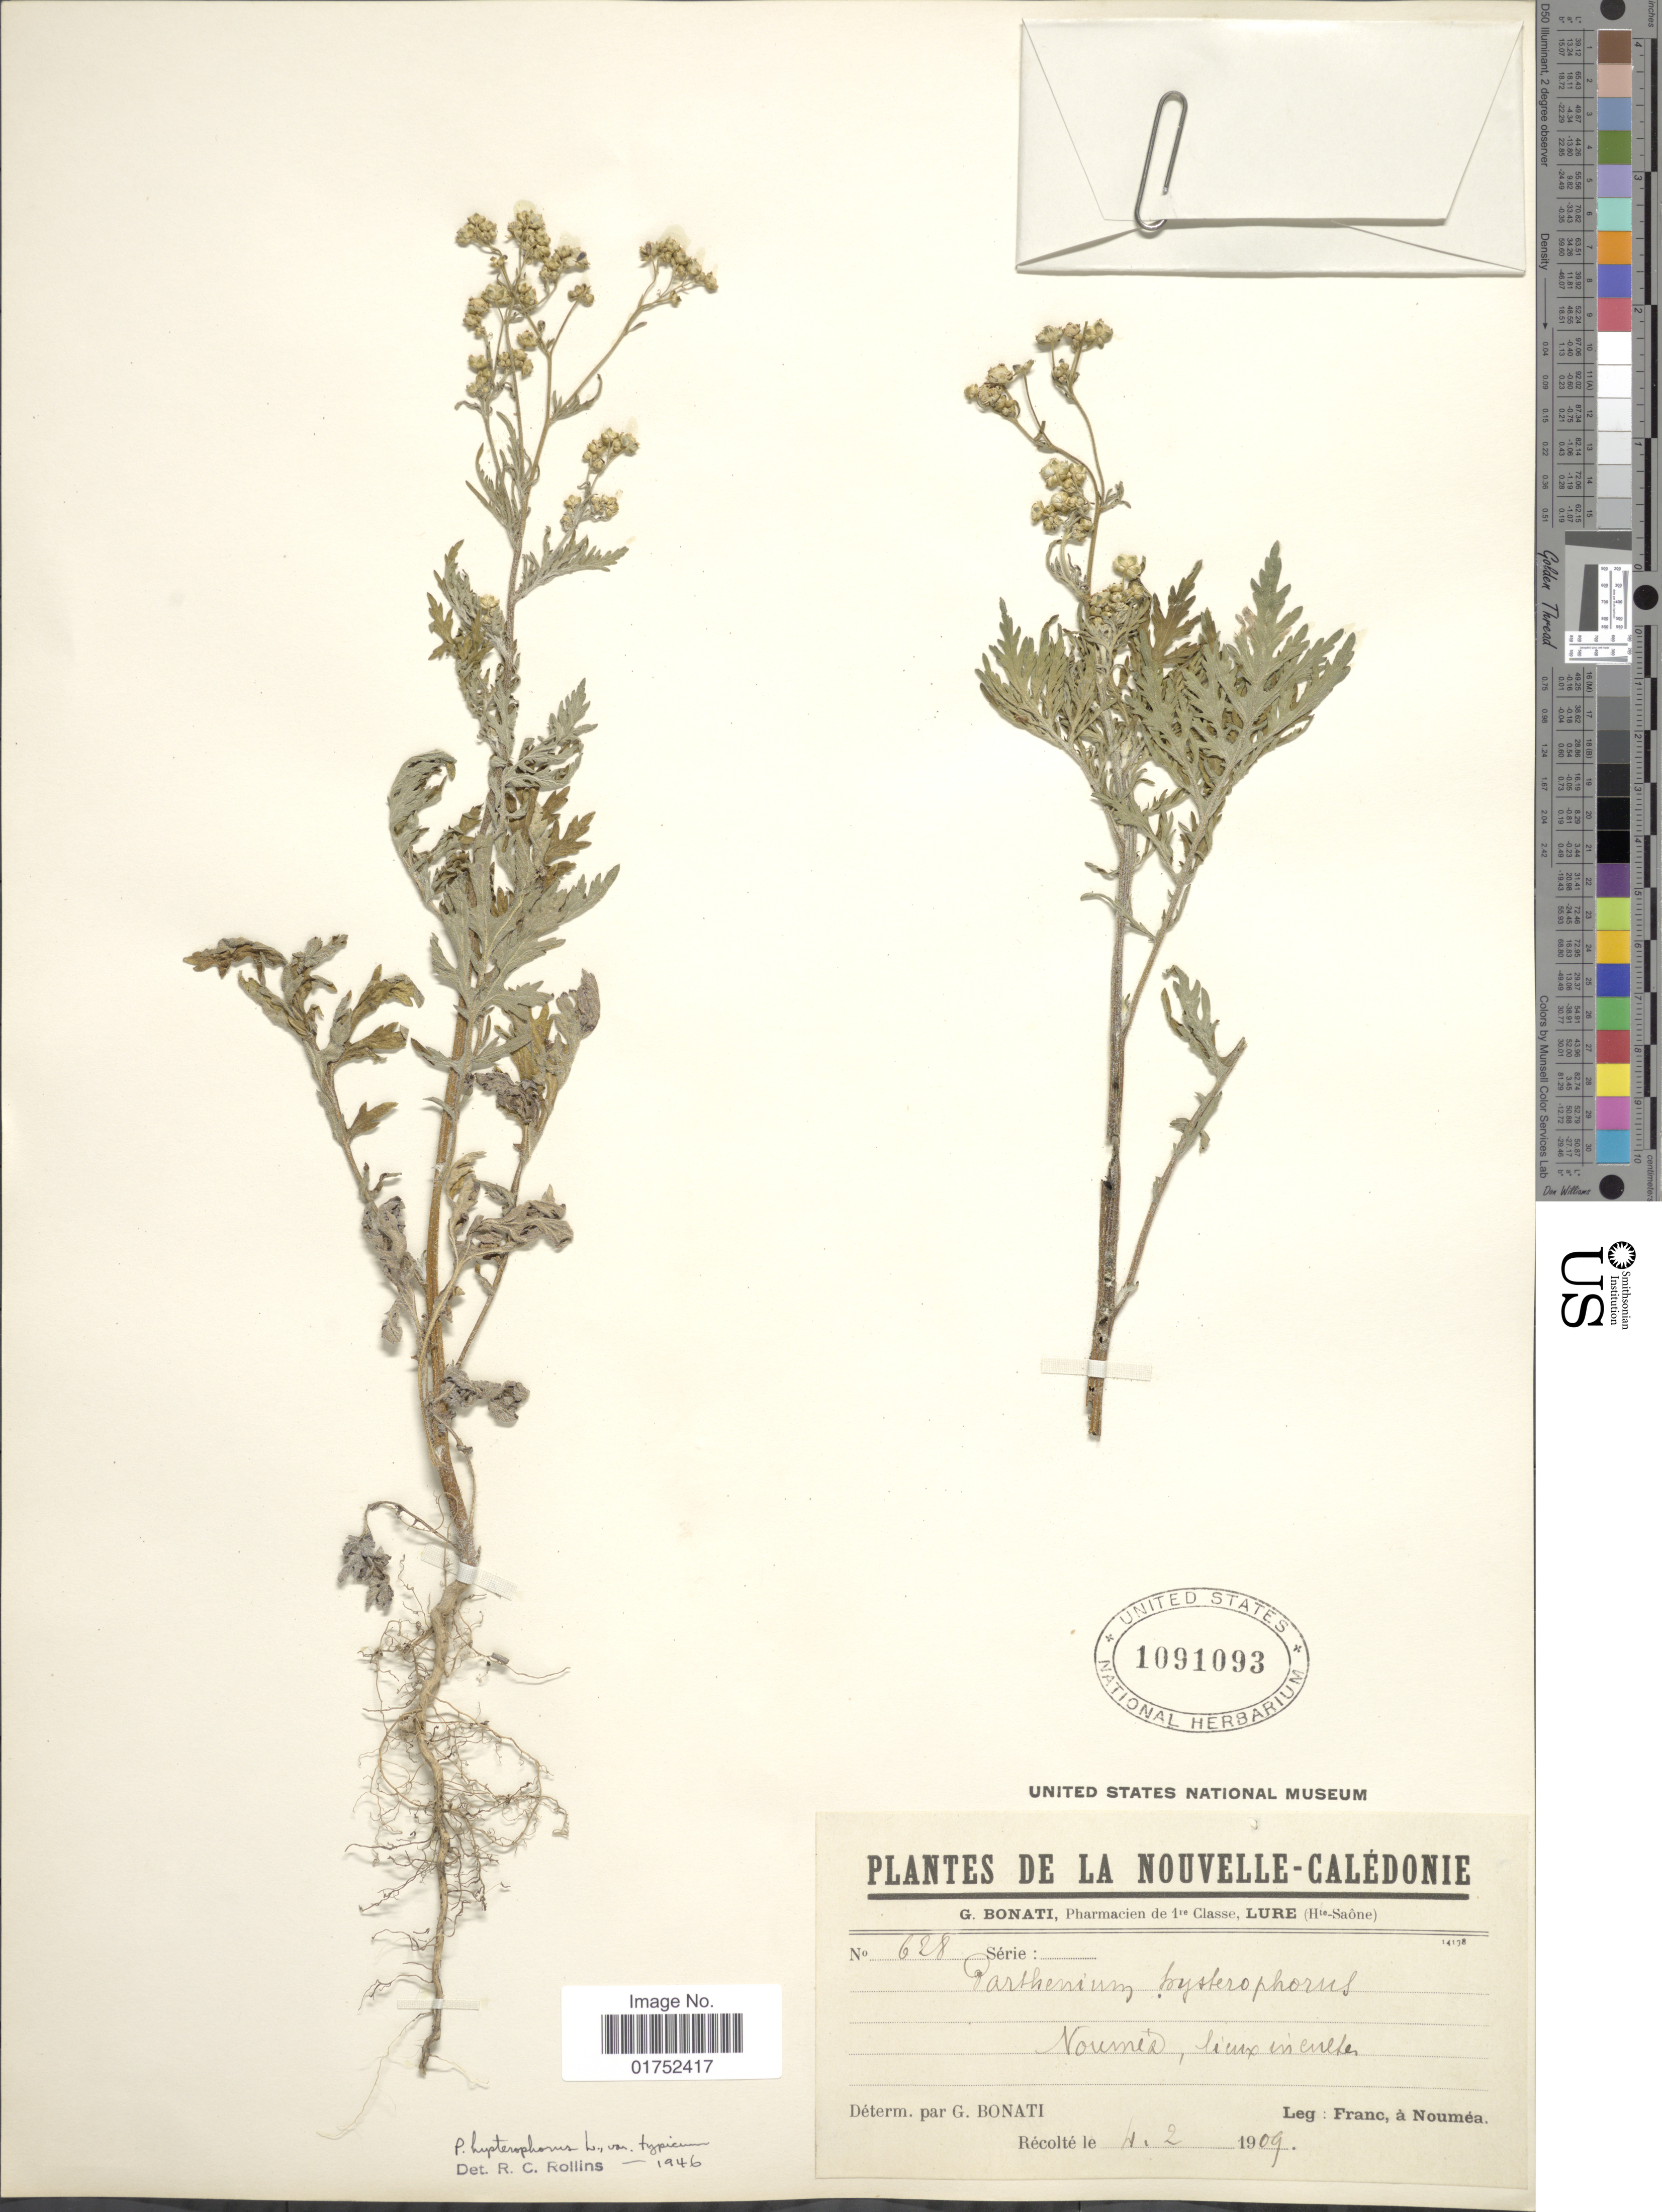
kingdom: Plantae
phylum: Tracheophyta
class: Magnoliopsida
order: Asterales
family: Asteraceae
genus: Parthenium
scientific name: Parthenium hysterophorus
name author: L.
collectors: F. Noumea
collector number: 628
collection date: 1909-02-04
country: New Caledonia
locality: Nouvelle-Caledonie, Noumea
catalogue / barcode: US 1091093